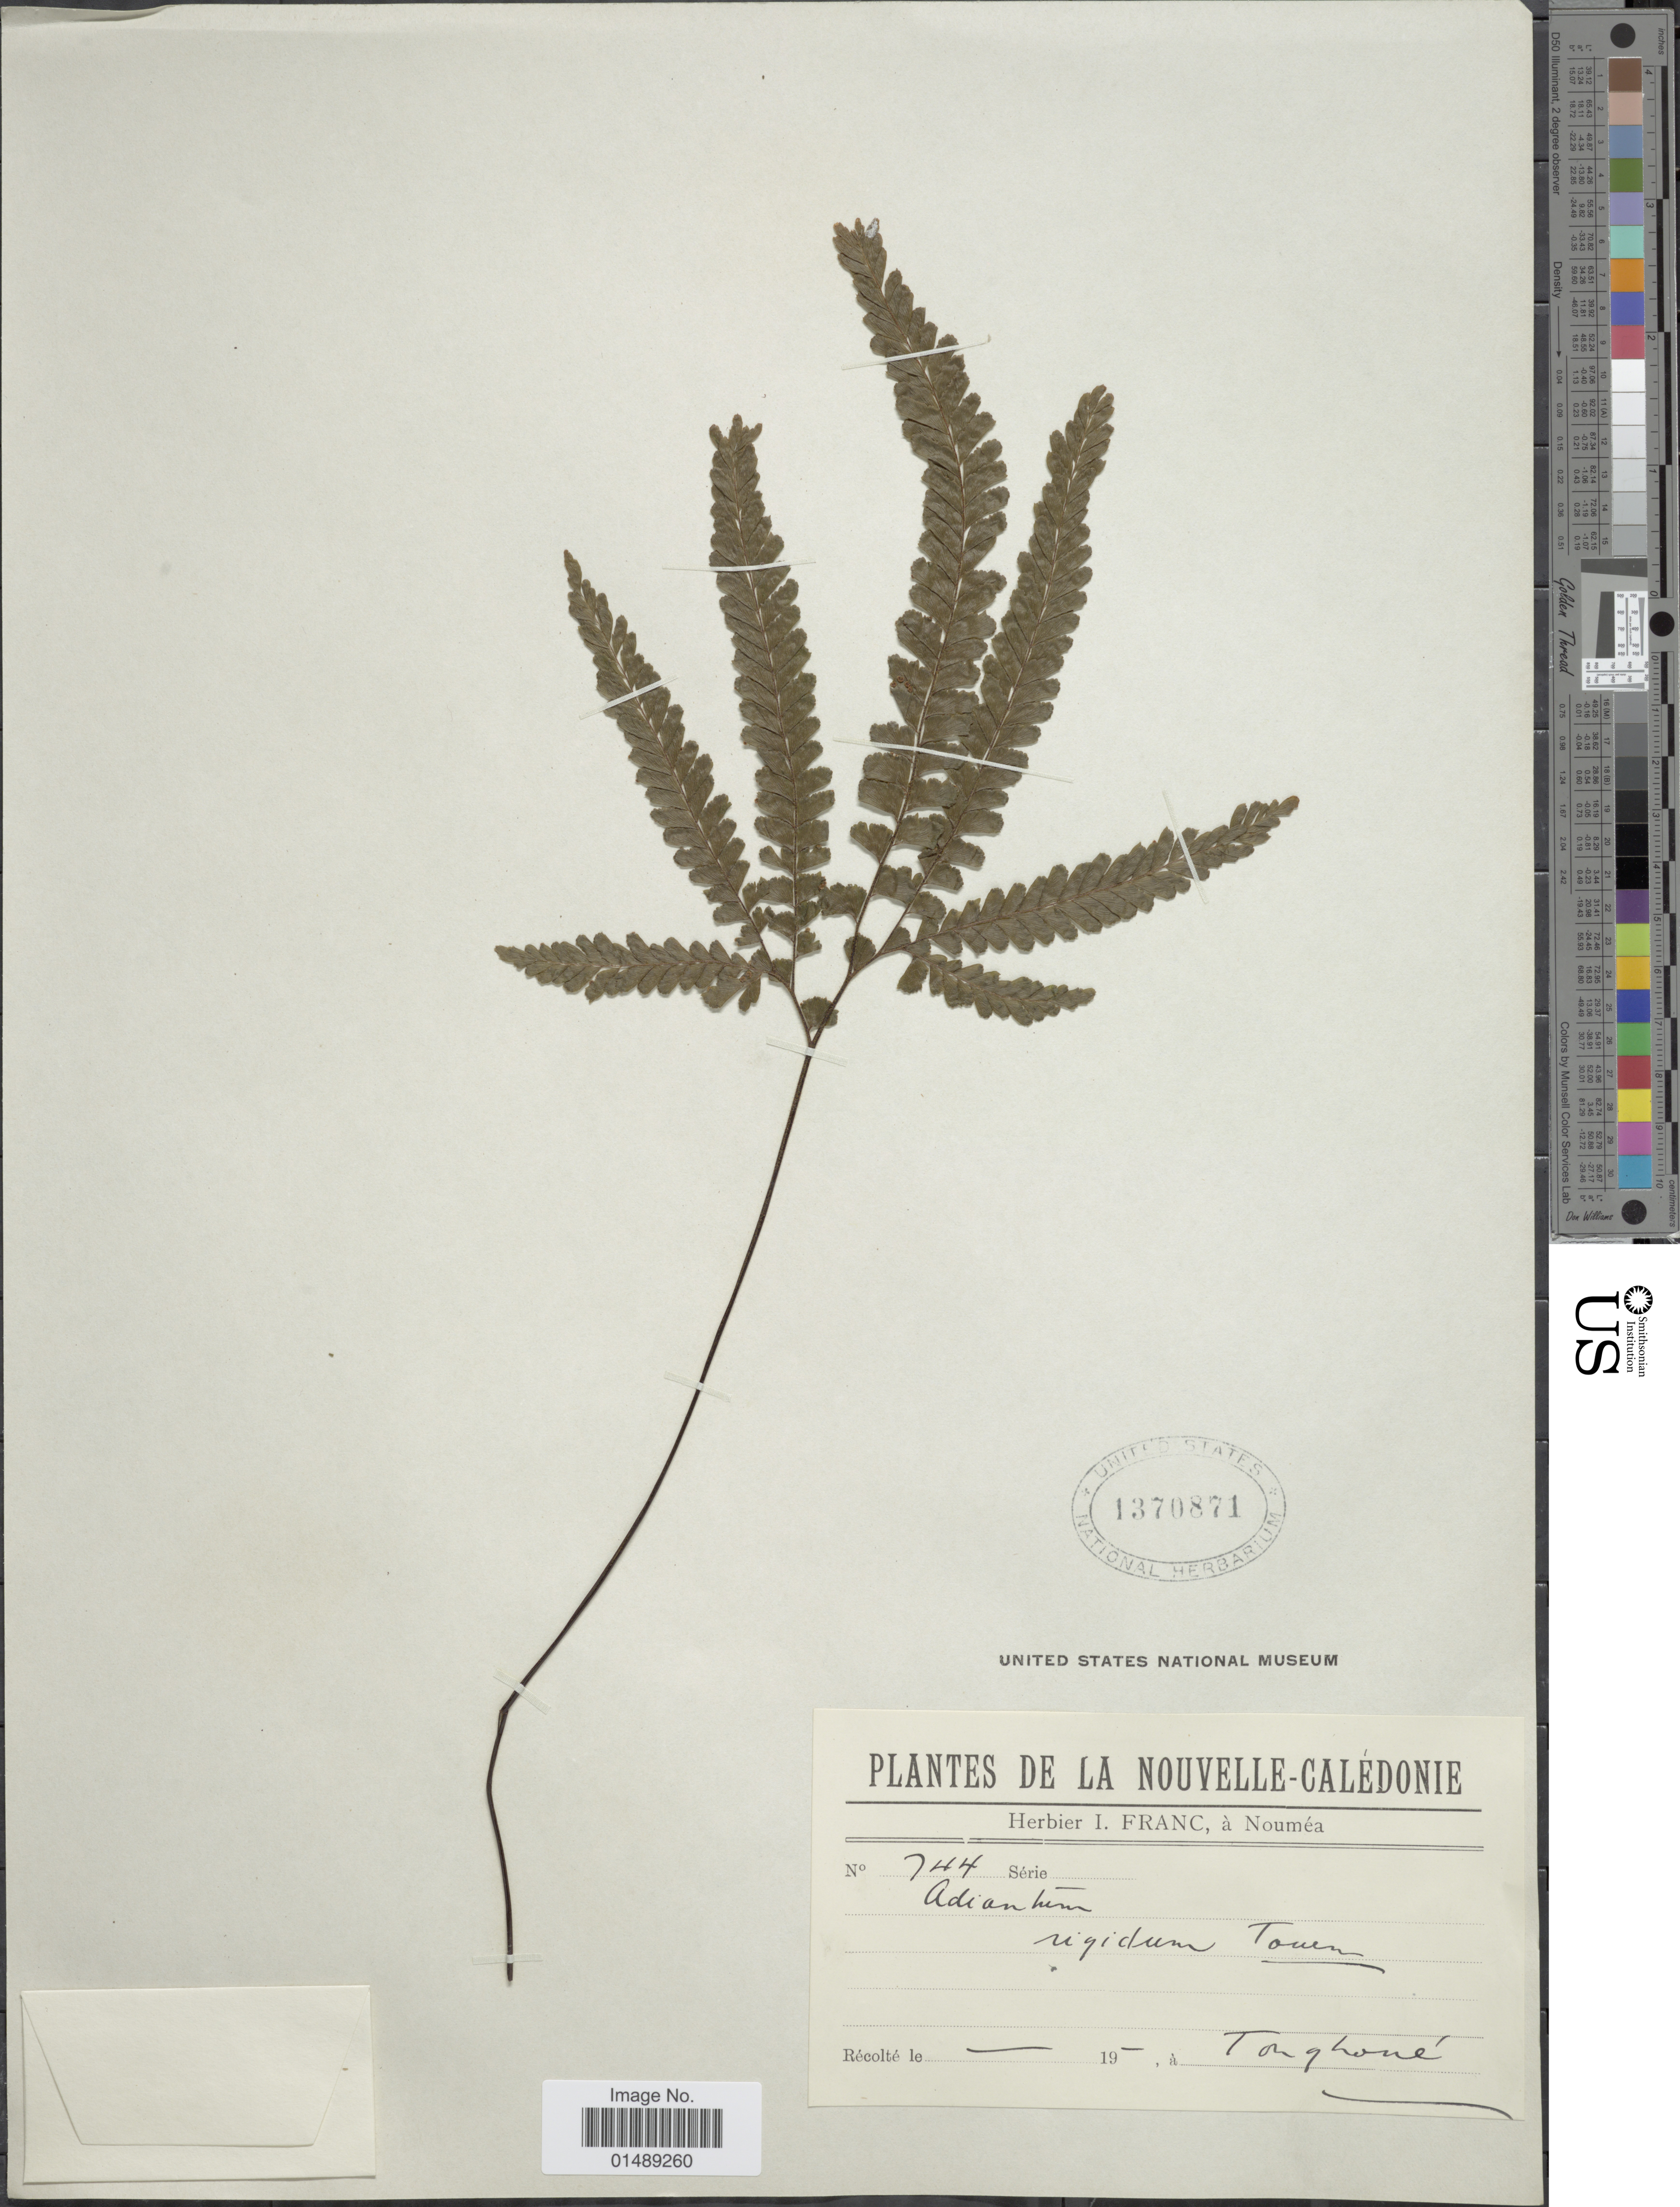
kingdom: Plantae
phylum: Tracheophyta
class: Polypodiopsida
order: Polypodiales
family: Pteridaceae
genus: Adiantum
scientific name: Adiantum hispidulum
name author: Sw.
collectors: ex herb. I. Franc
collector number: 744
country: New Caledonia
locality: New Caledonia, Tonghone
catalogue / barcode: US 1370871